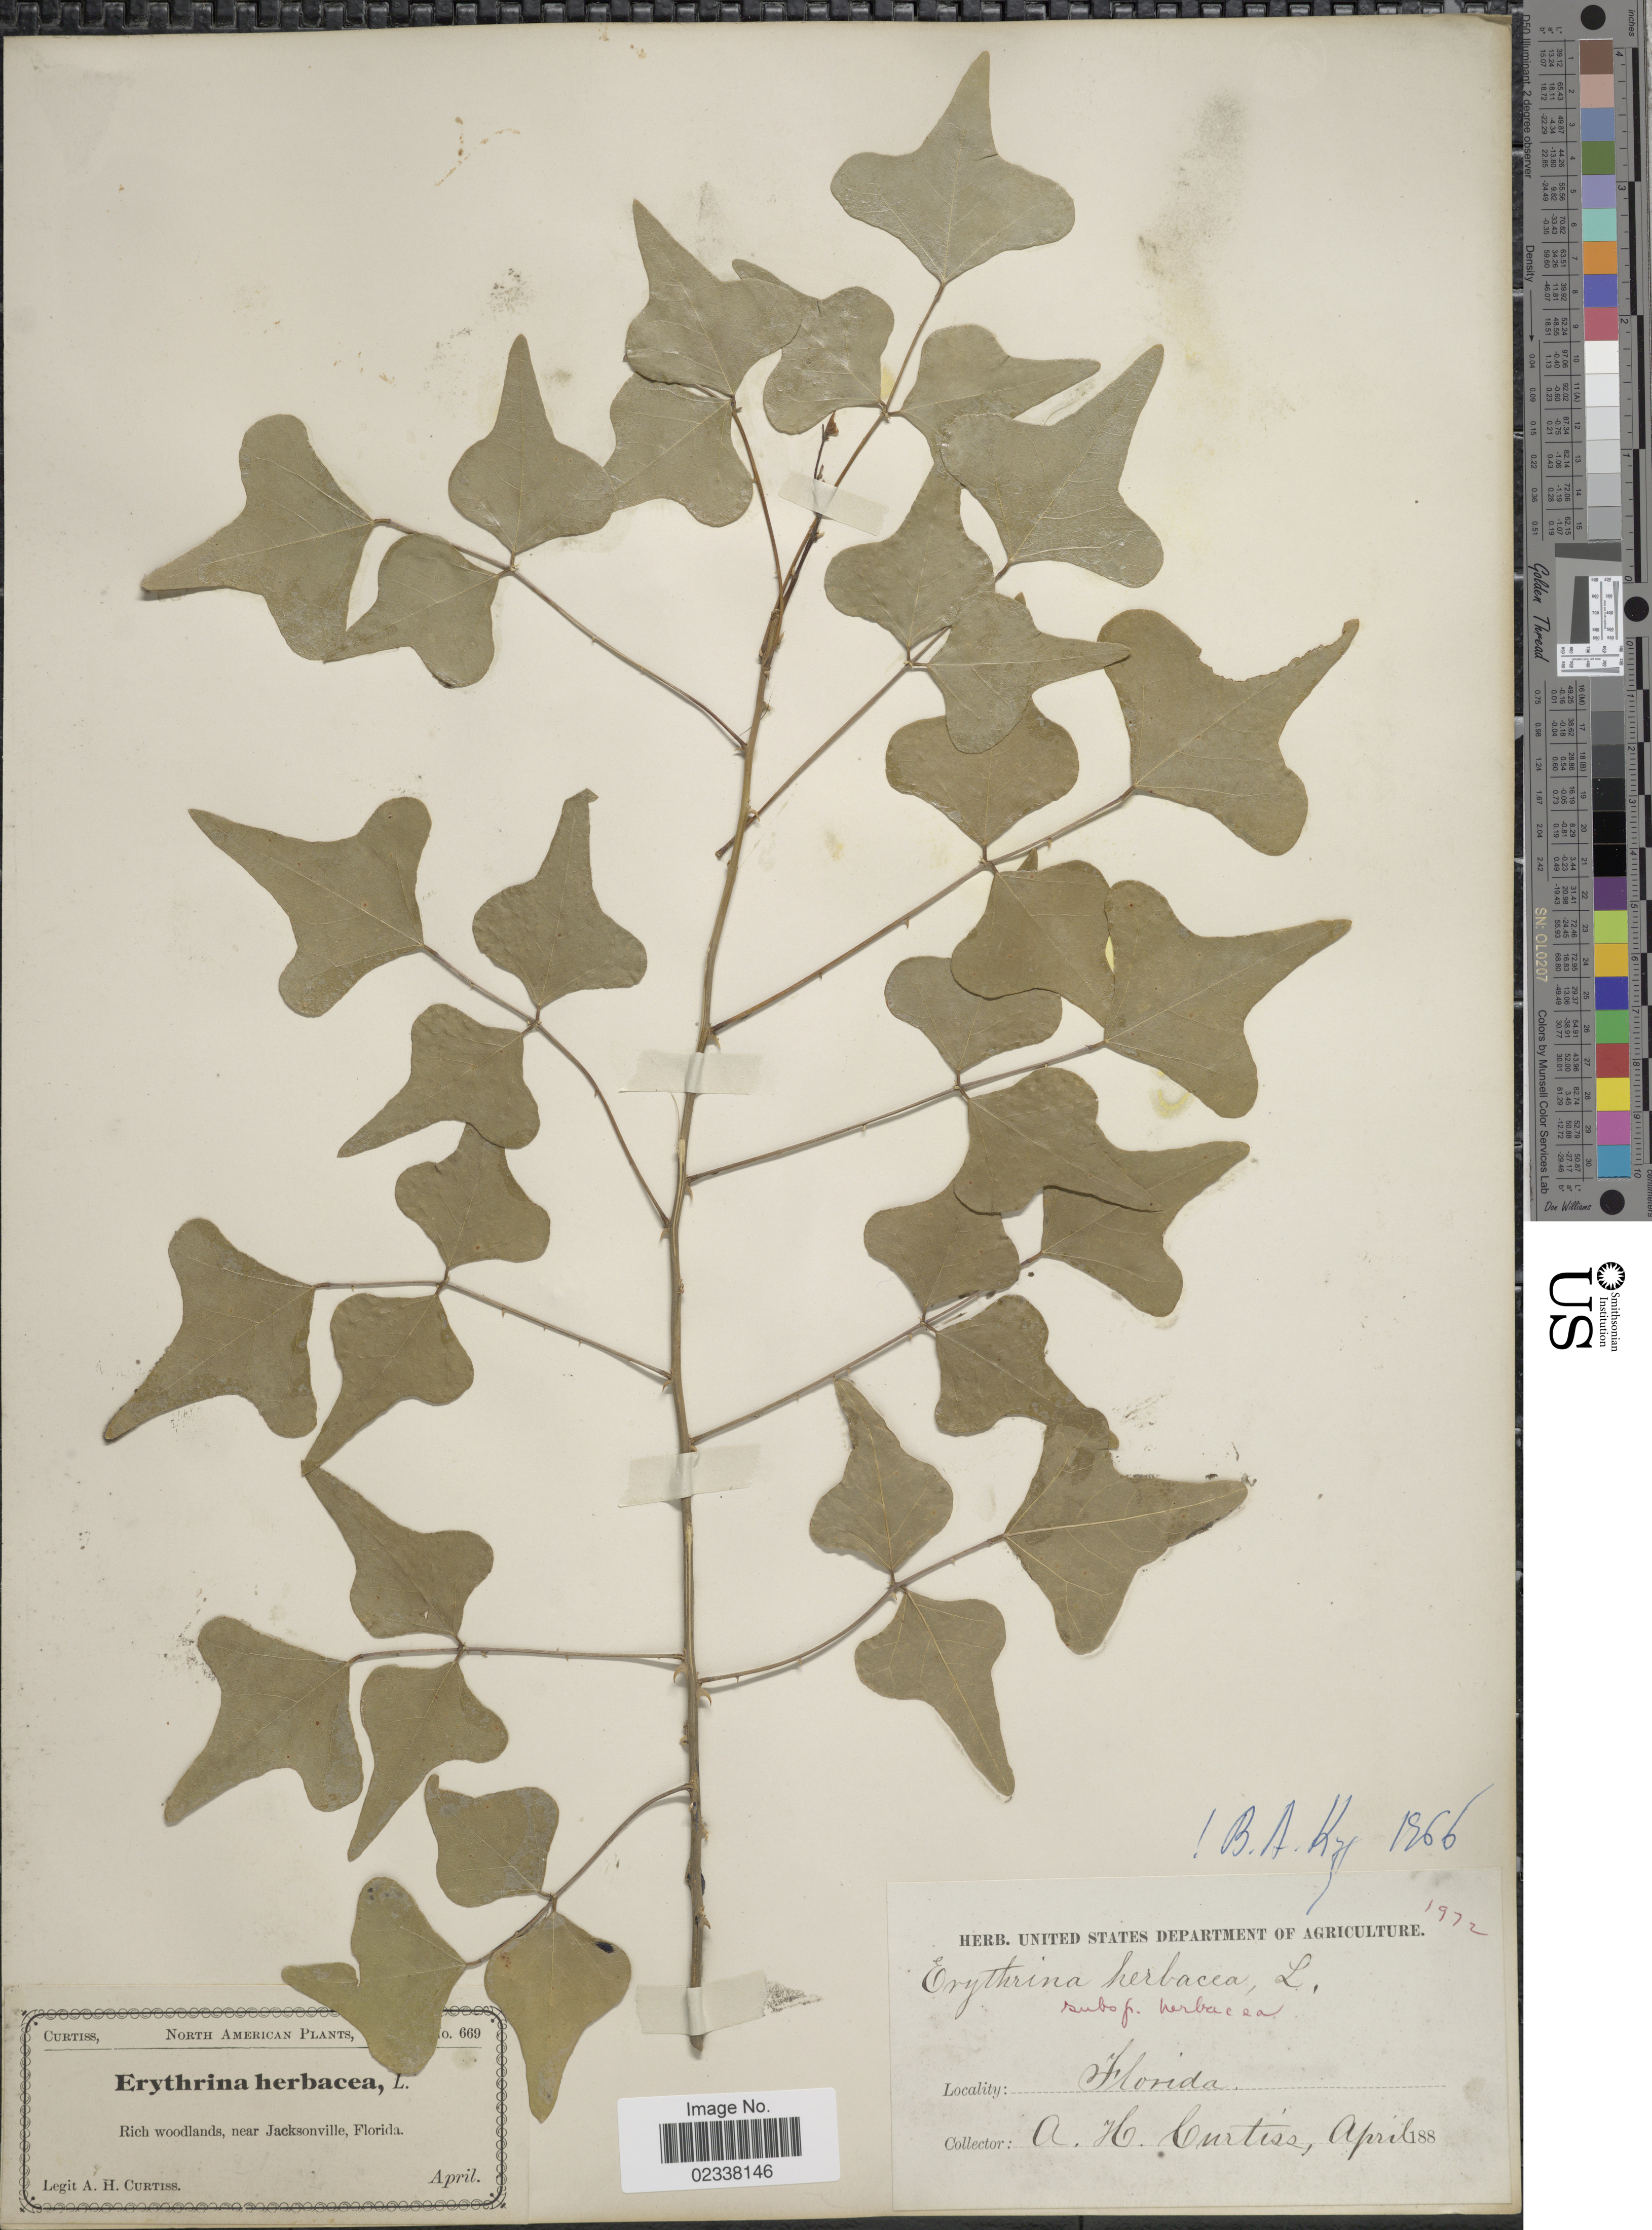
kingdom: Plantae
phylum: Tracheophyta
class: Magnoliopsida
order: Fabales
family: Fabaceae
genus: Erythrina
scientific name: Erythrina herbacea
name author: L.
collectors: A. H. Curtiss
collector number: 669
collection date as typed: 188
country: United States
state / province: Florida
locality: Near Jacksonville